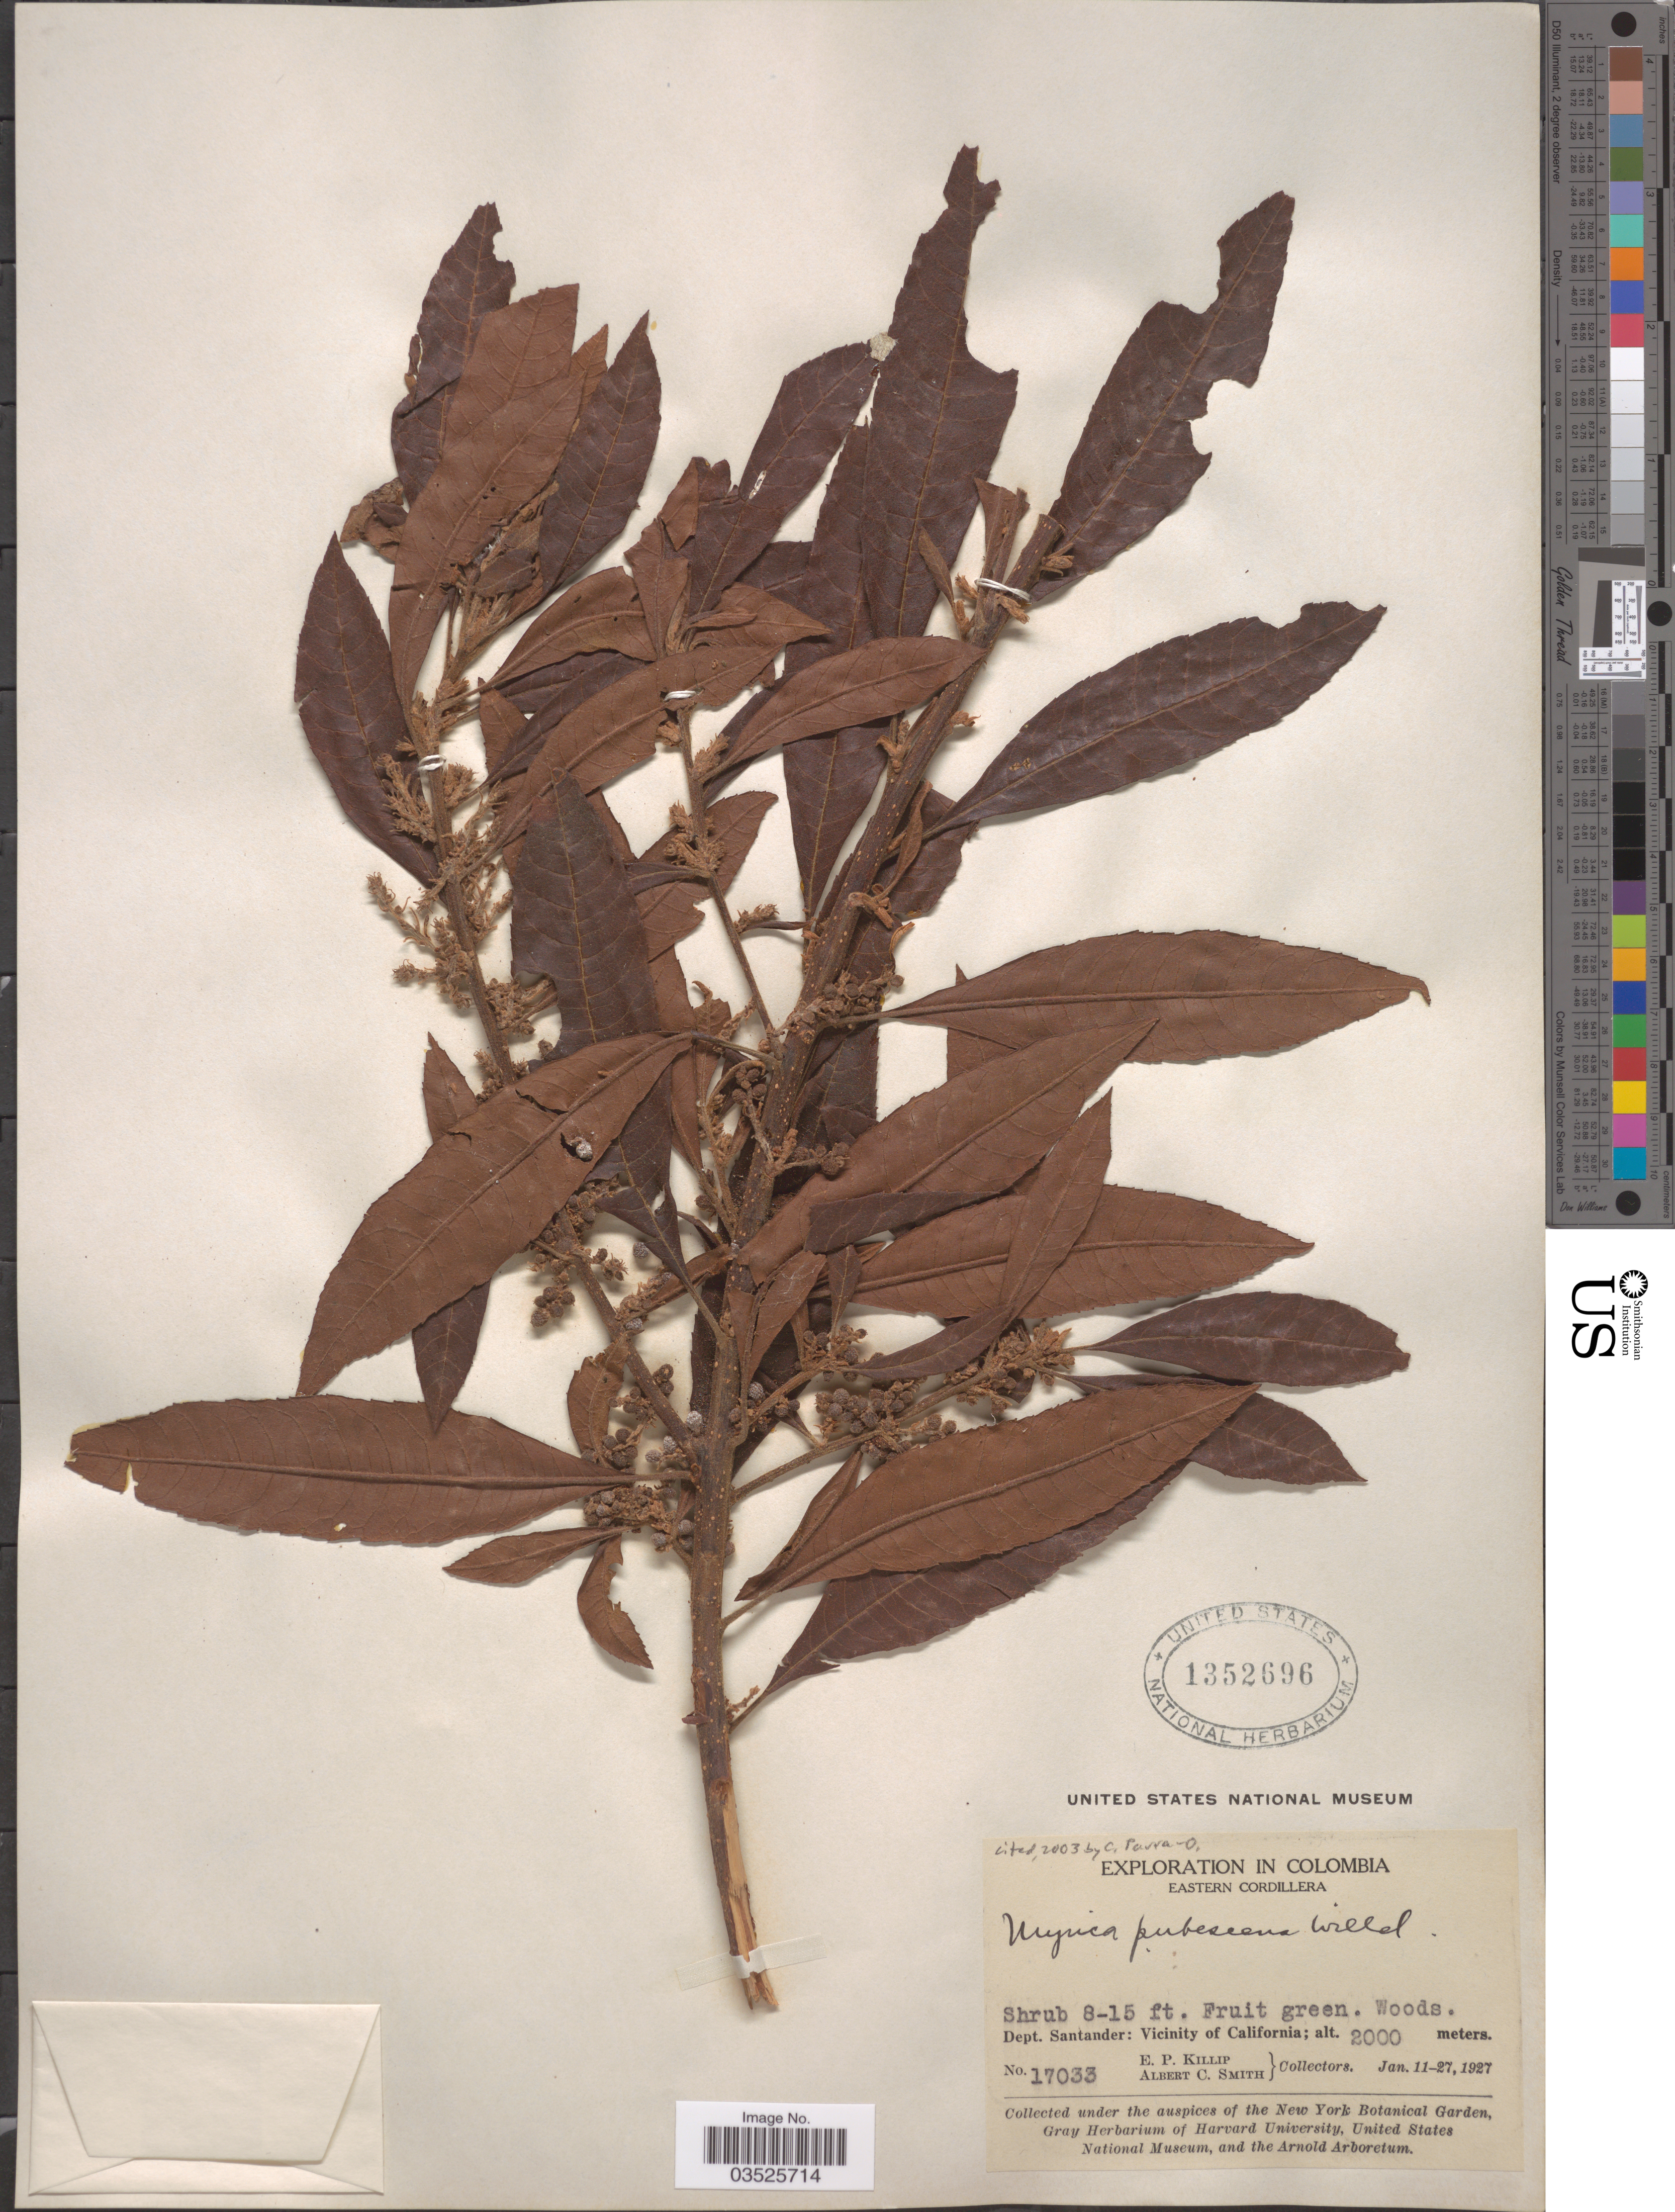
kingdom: Plantae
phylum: Tracheophyta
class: Magnoliopsida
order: Fagales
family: Myricaceae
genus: Morella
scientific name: Morella pubescens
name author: (Humb. & Bonpl. ex Willd.) Wilbur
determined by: Strong, M. T., (US), Smithsonian Institution - National Museum of Natural History (UNITED STATES)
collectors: E. P. Killip & A. C. Smith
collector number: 17033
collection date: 1927-01-11/1927-01-27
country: Colombia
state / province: Santander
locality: Eastern Cordillera. Dept. Santander: Vicinity of California.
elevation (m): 2000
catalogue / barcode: US 1352696